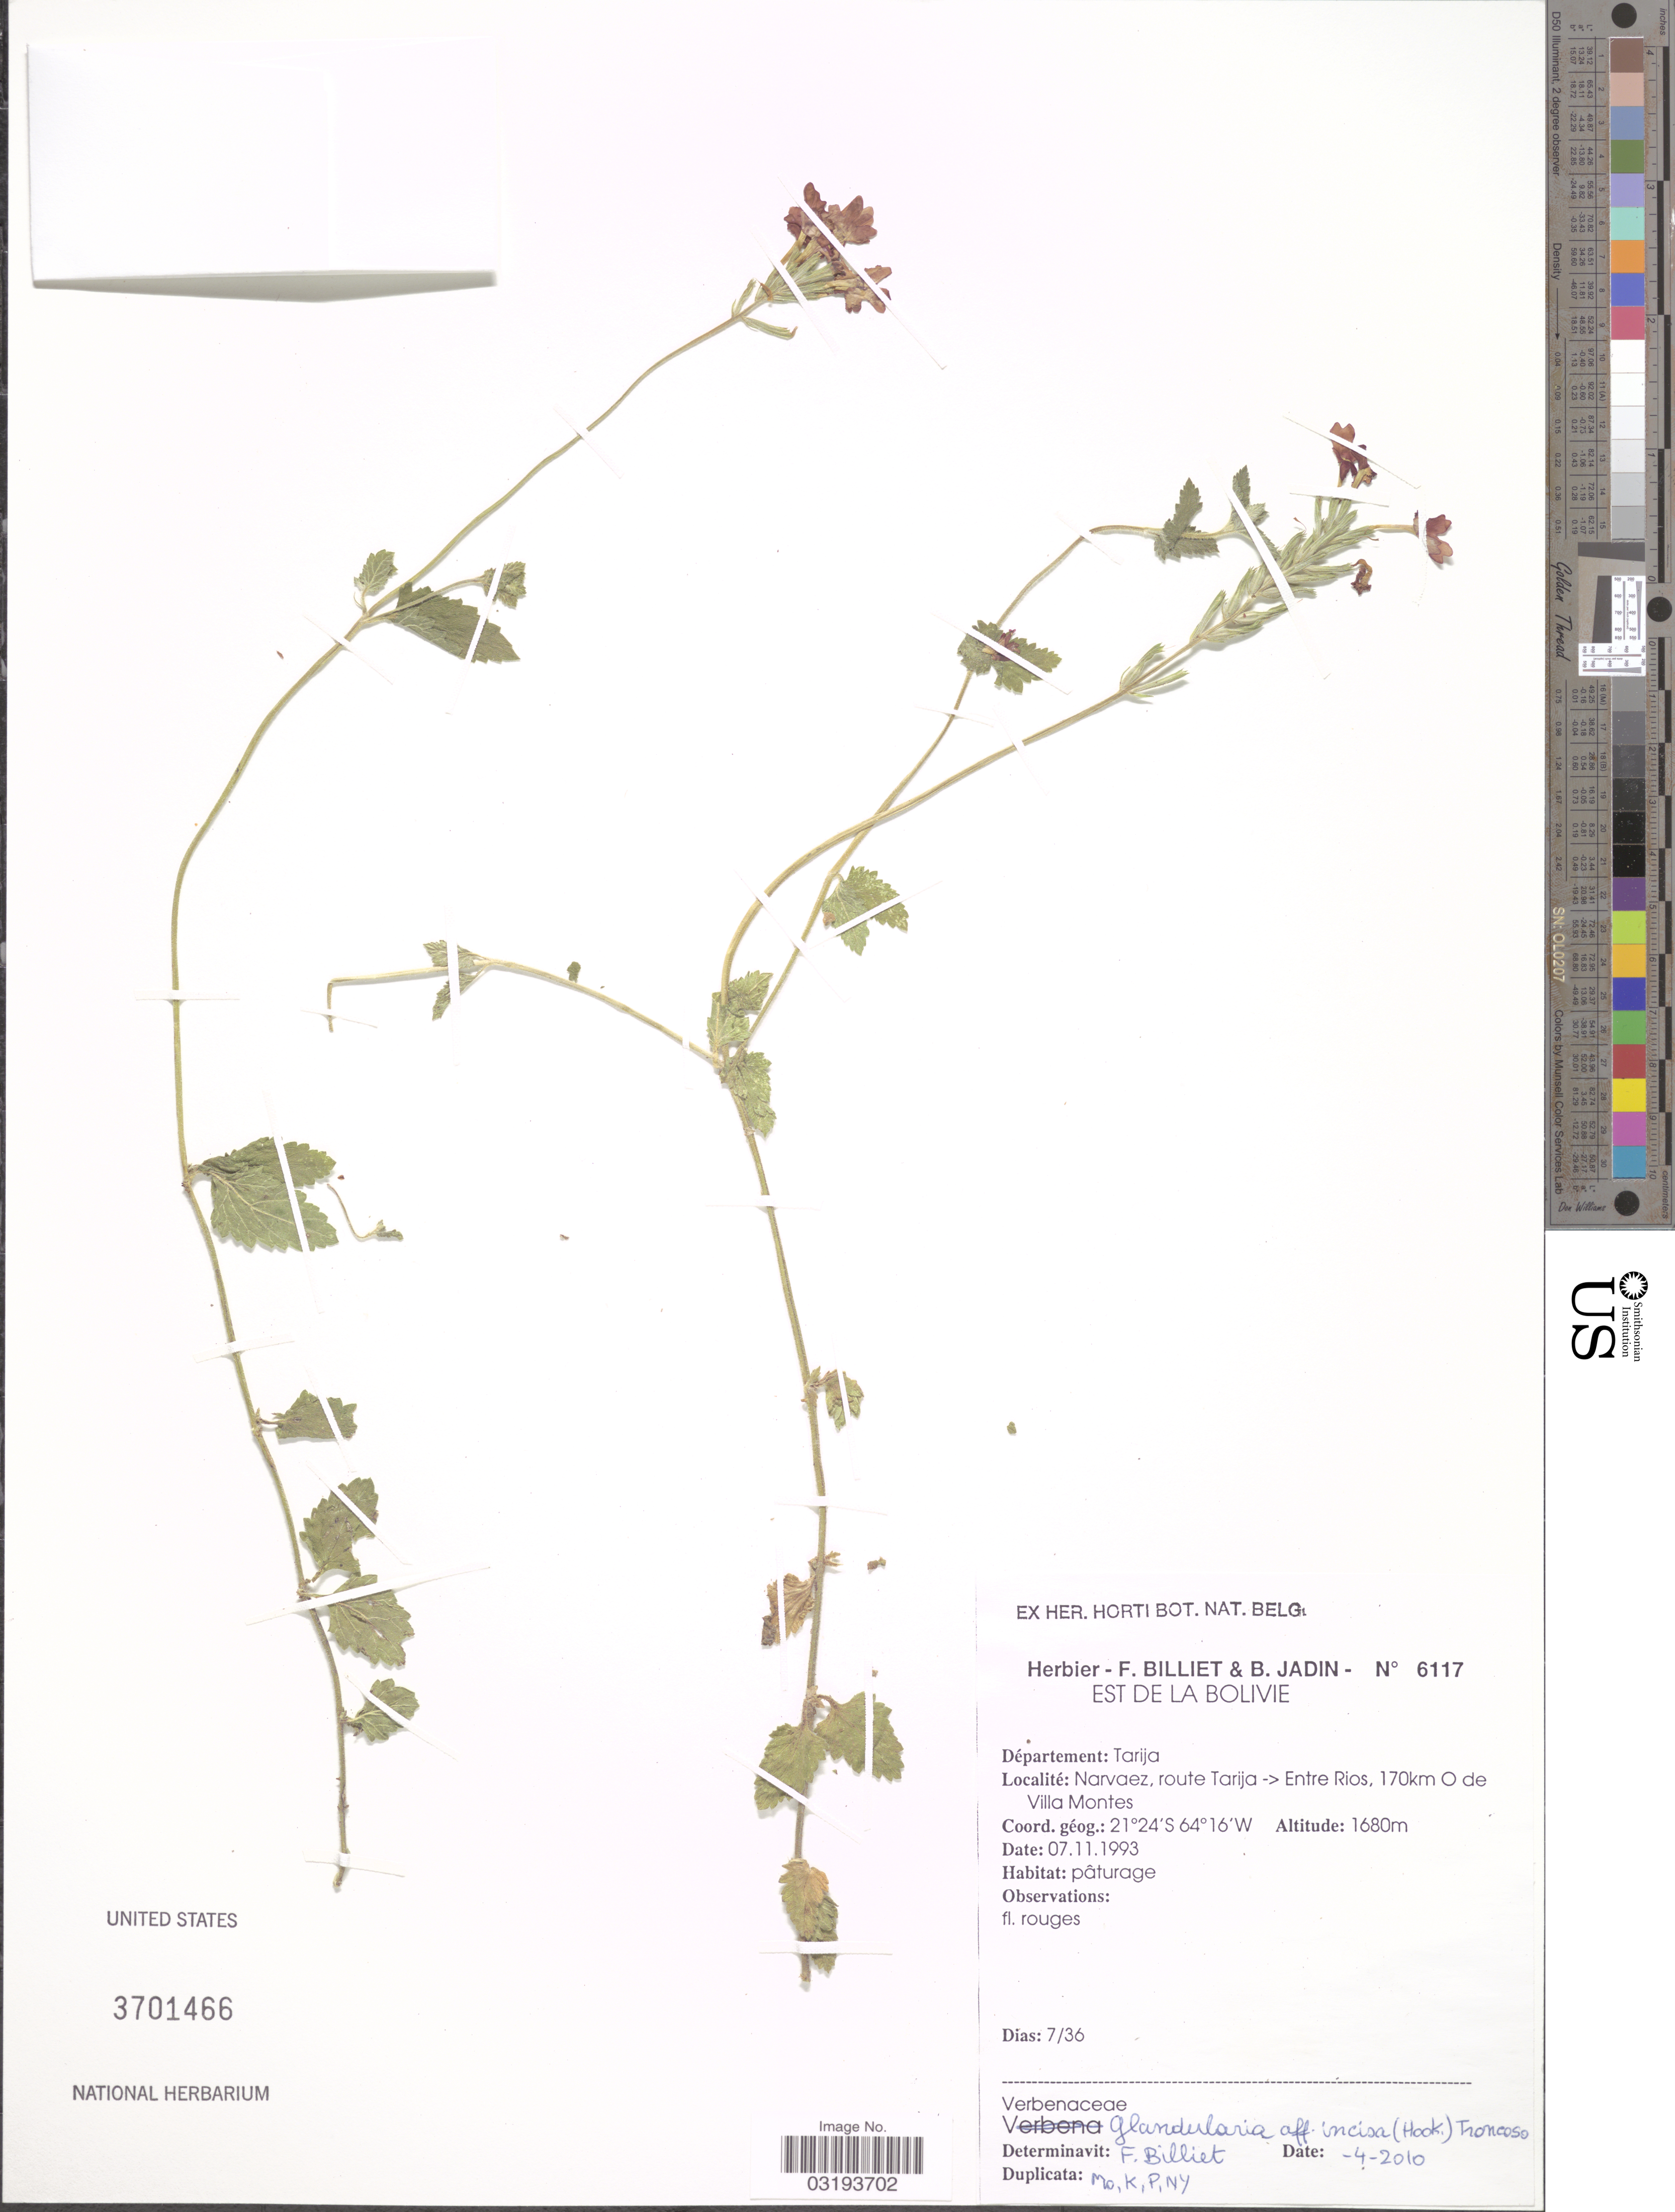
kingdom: Plantae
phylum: Tracheophyta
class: Magnoliopsida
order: Lamiales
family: Verbenaceae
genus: Verbena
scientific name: Verbena incisa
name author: Hook.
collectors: F. Billiet & B. Jadin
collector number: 6117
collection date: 1993-11-07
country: Bolivia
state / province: Tarija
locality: Départamento: Tarija, Narvaez, route Tarija - Entre Rios, 170km O de Villa Montes.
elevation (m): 1680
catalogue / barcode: US 3701466